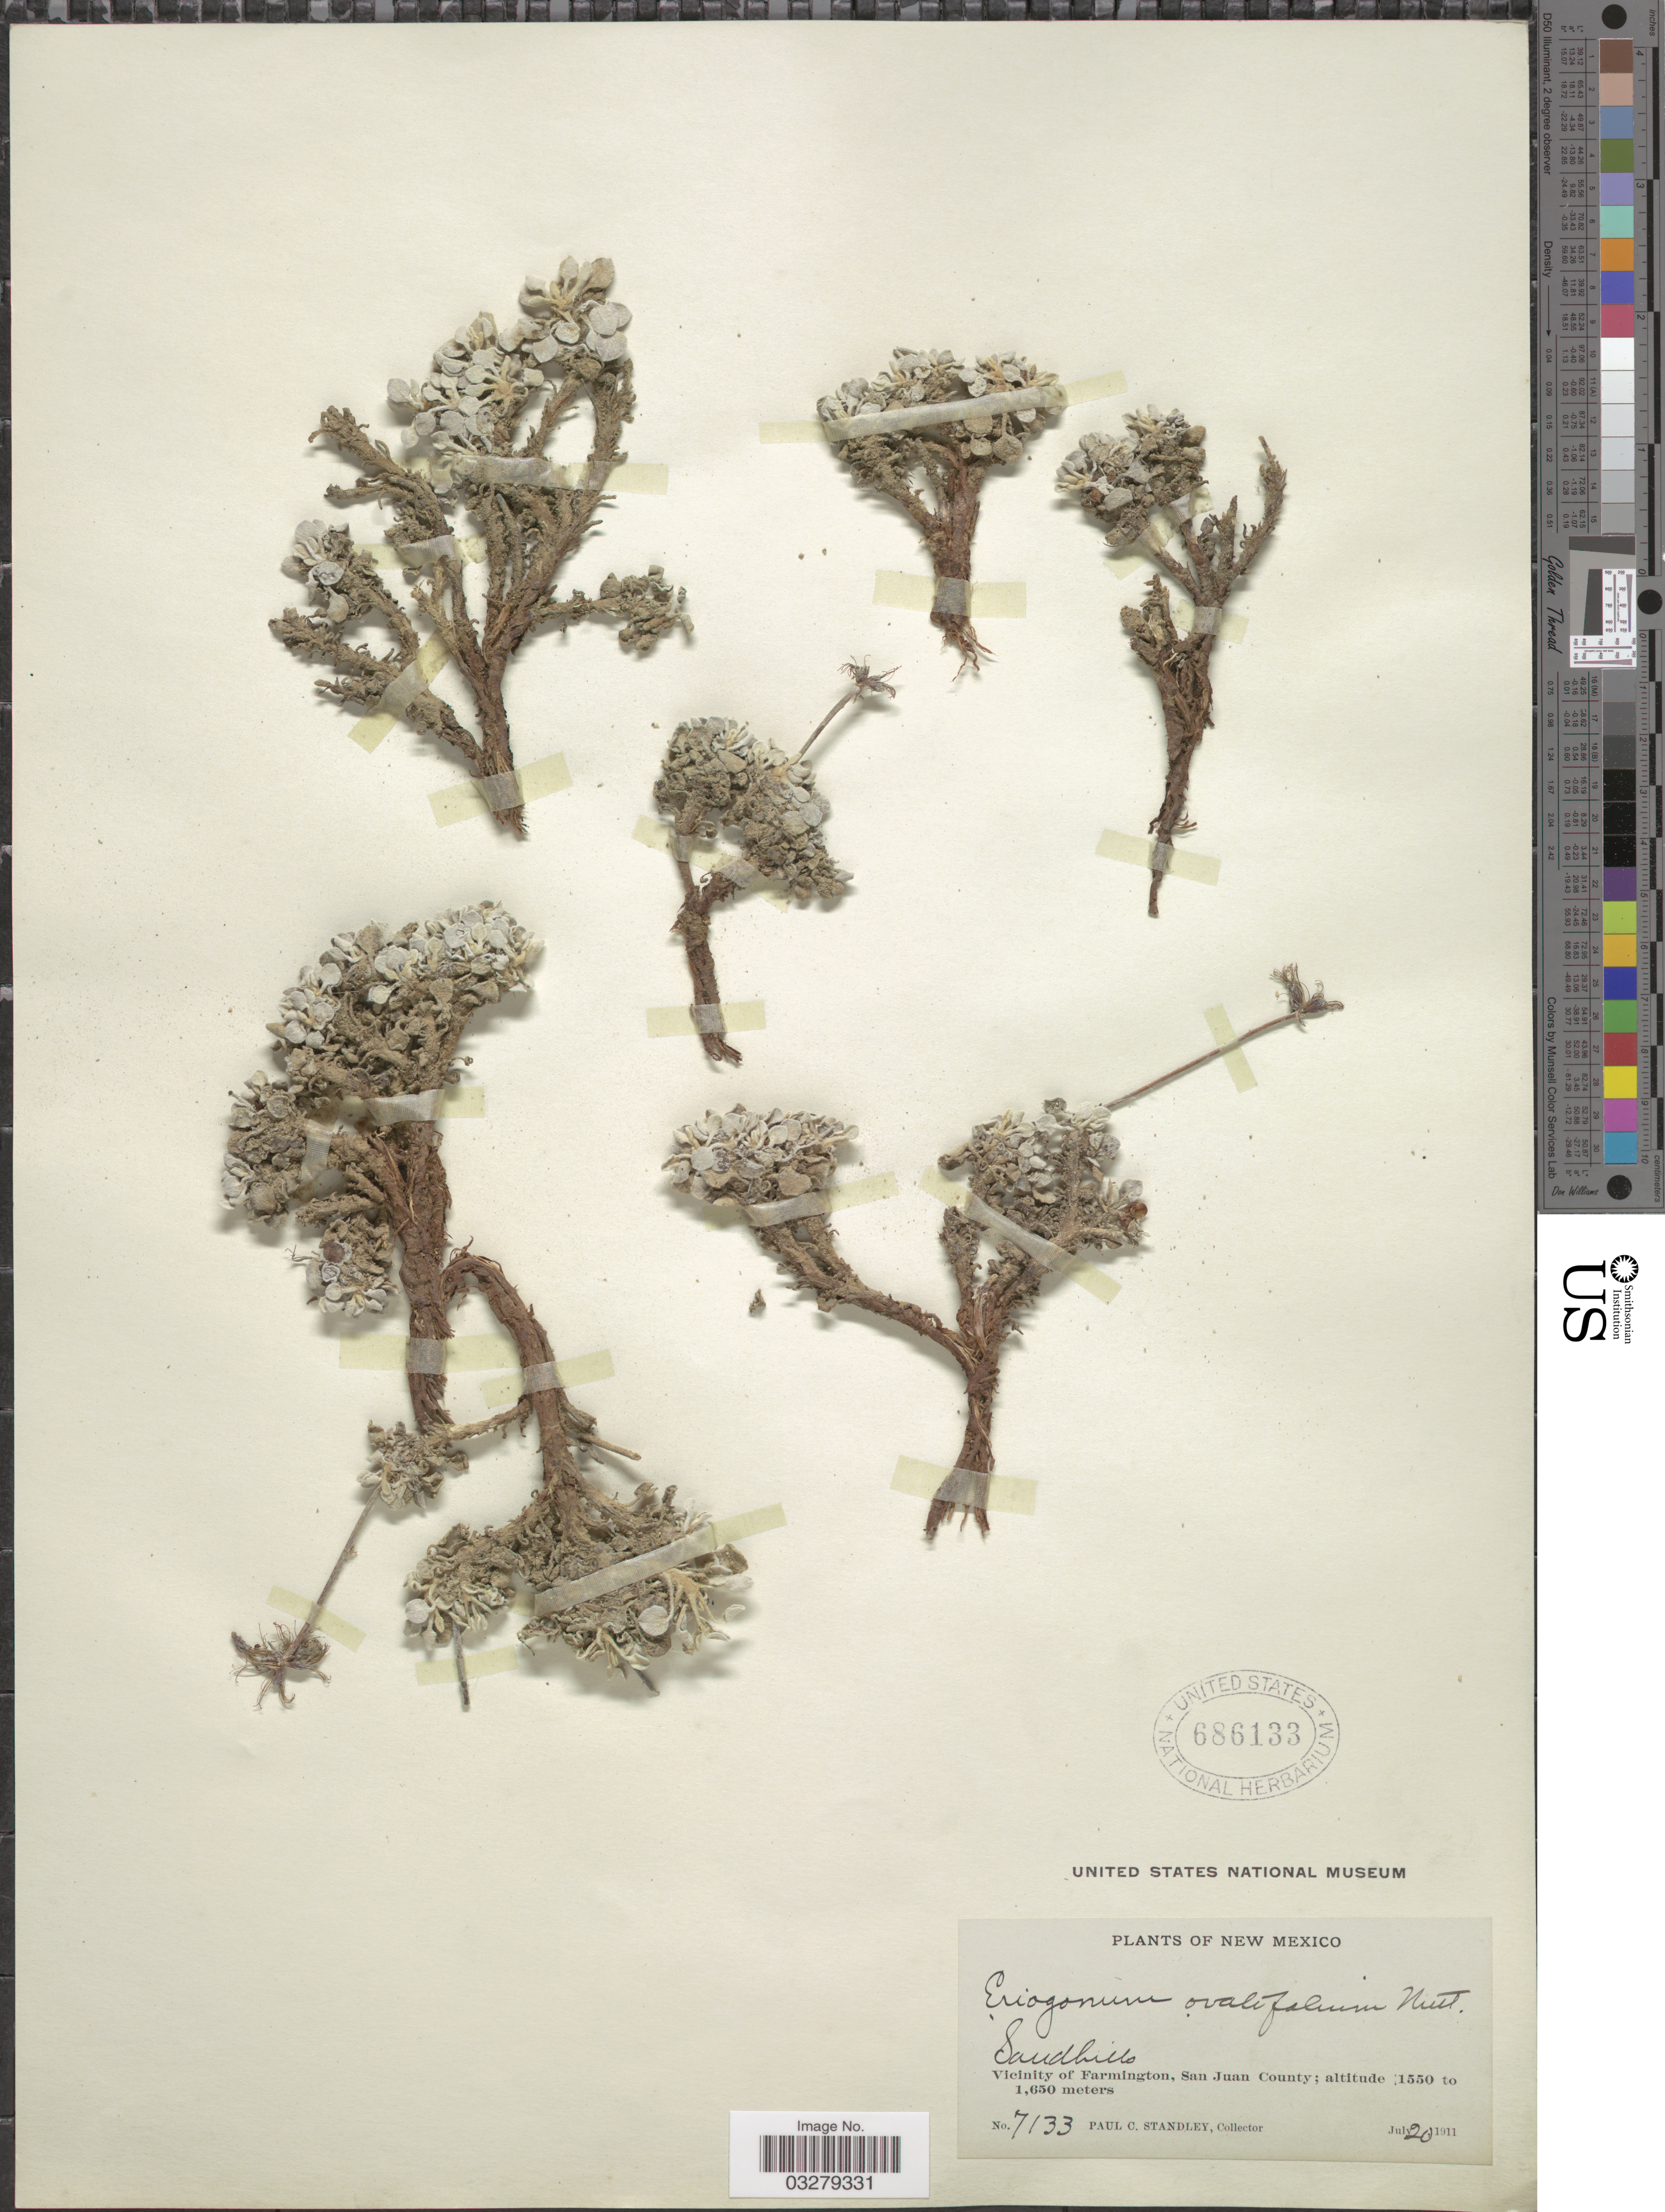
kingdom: Plantae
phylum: Tracheophyta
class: Magnoliopsida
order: Caryophyllales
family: Polygonaceae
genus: Eriogonum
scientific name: Eriogonum ovalifolium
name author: Nutt.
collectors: P. C. Standley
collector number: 7133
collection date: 1911-07-20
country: United States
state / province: New Mexico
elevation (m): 1550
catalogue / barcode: US 686133